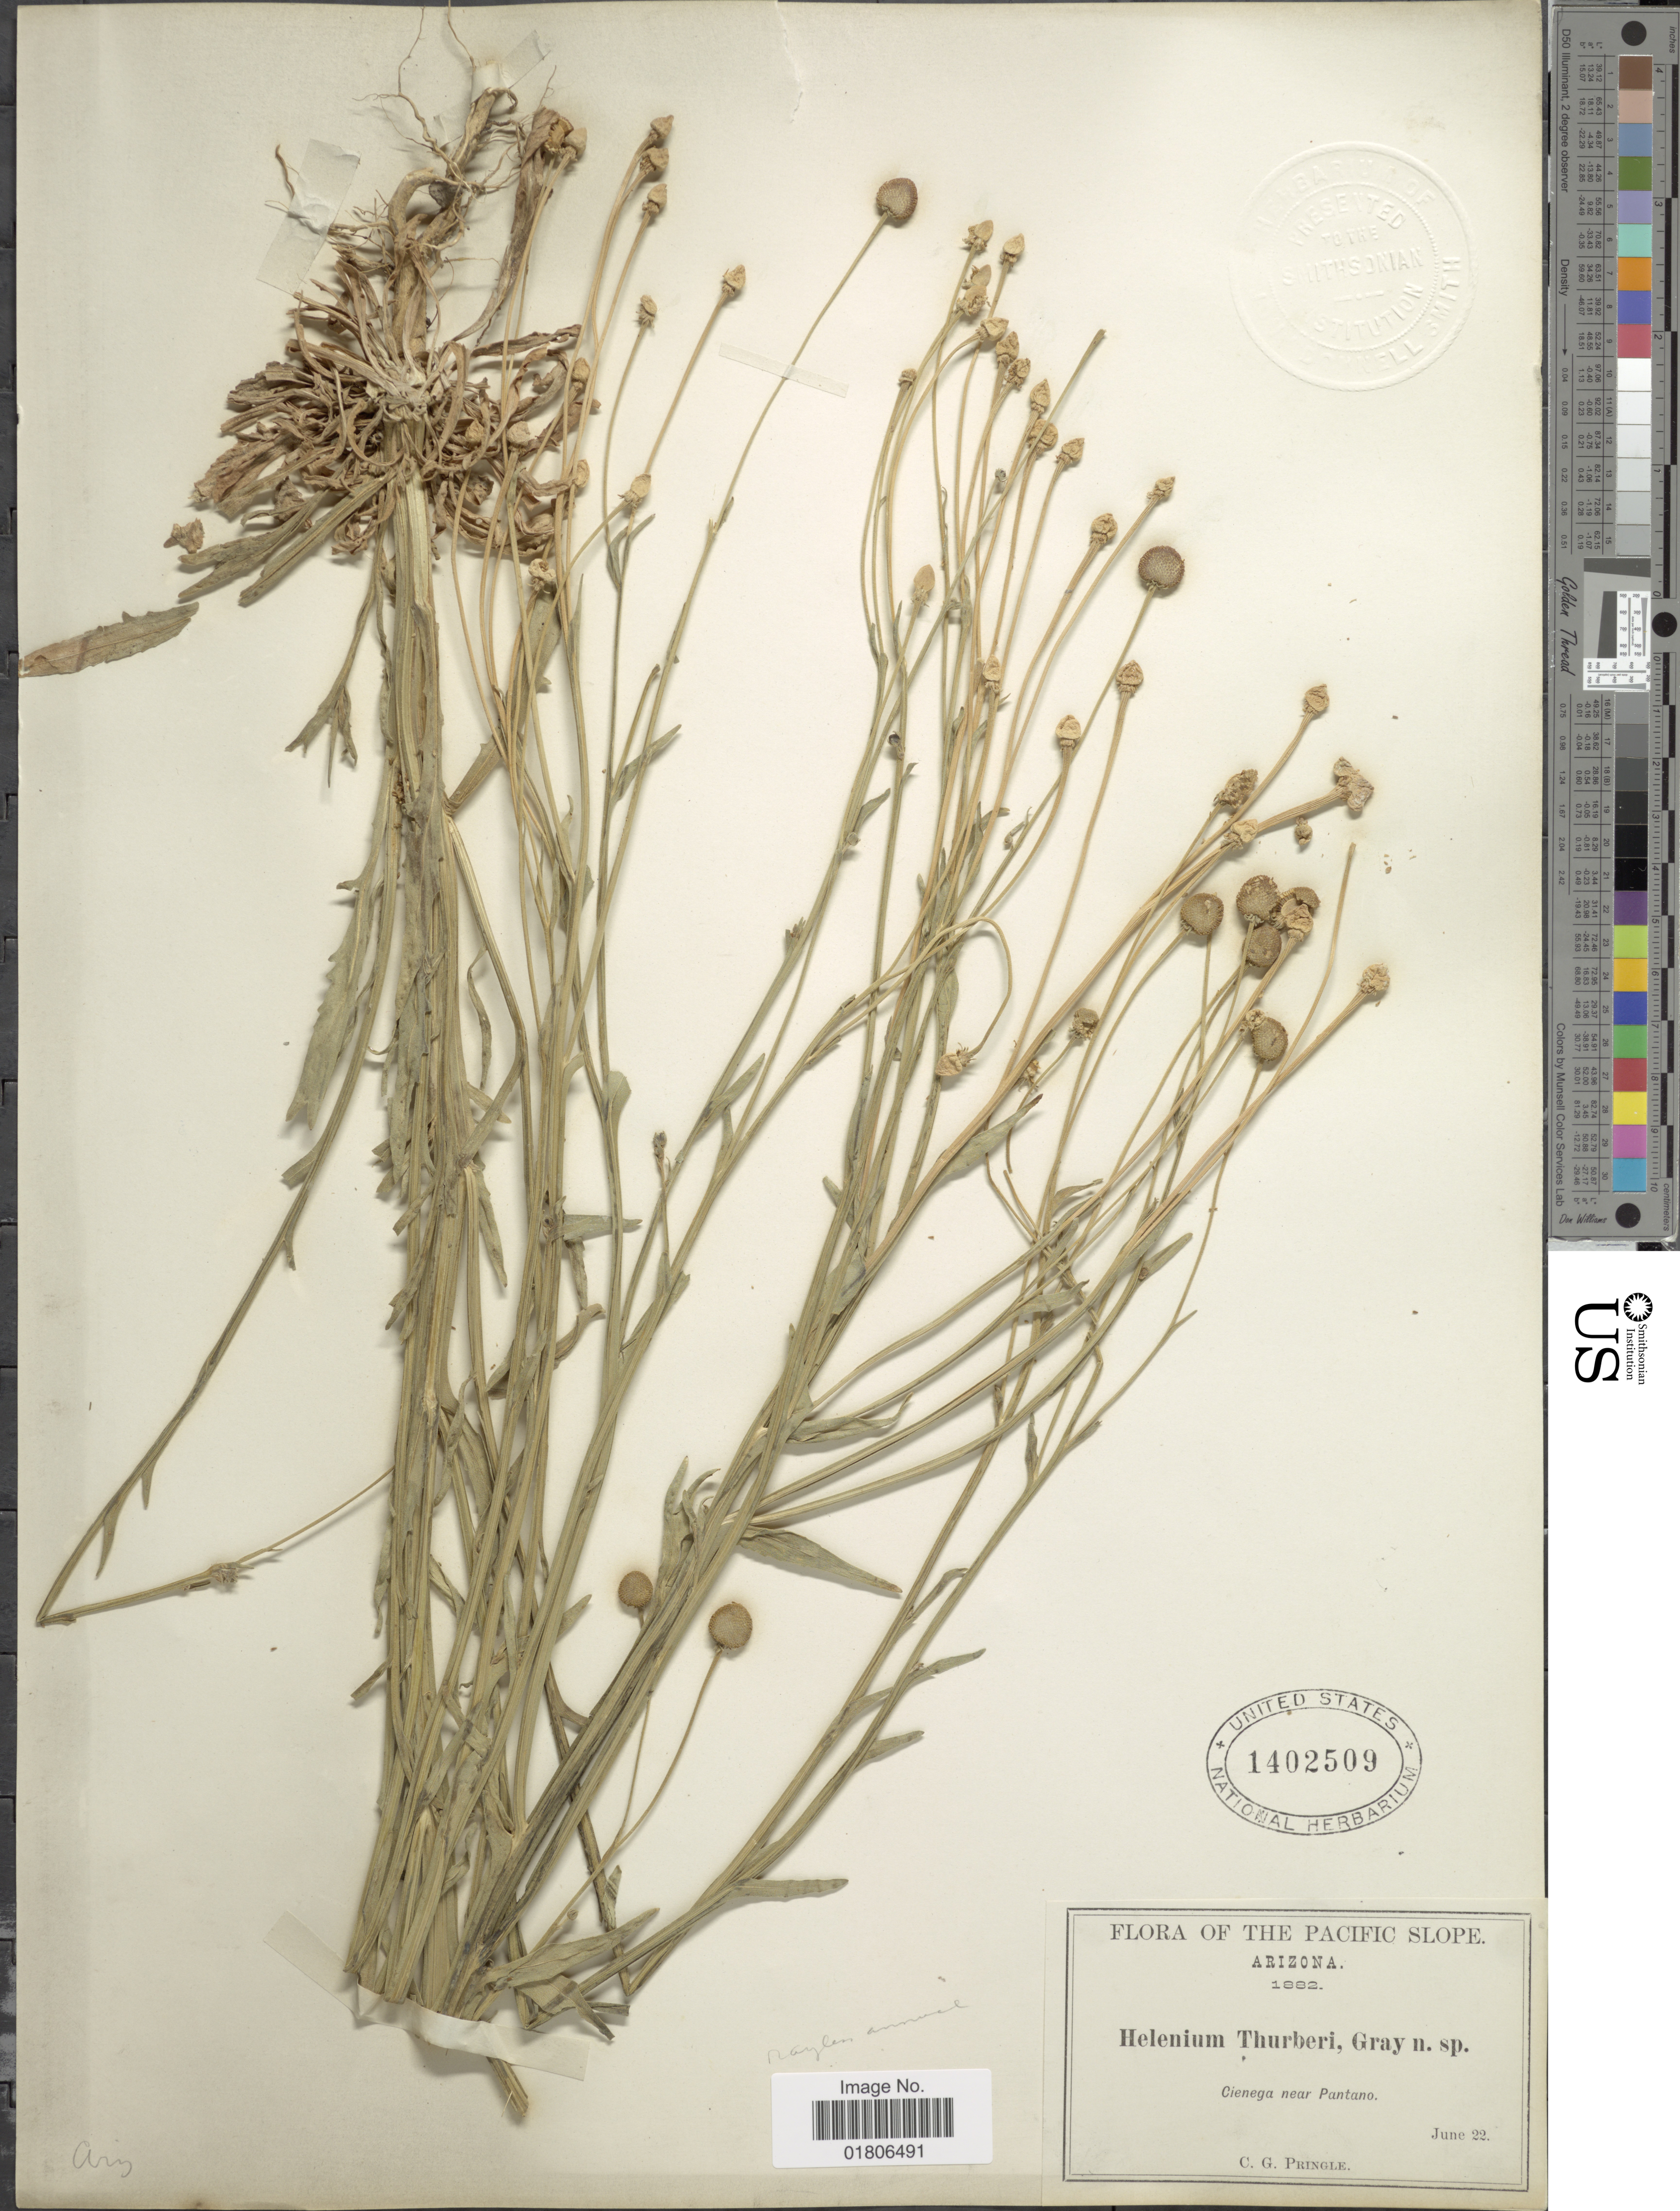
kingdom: Plantae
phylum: Tracheophyta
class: Magnoliopsida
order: Asterales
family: Asteraceae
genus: Helenium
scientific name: Helenium thurberi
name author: A. Gray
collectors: C. G. Pringle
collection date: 1882-06-22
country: United States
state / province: Arizona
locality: The Pacific Slope, Cienega near Pantano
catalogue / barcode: US 1402509